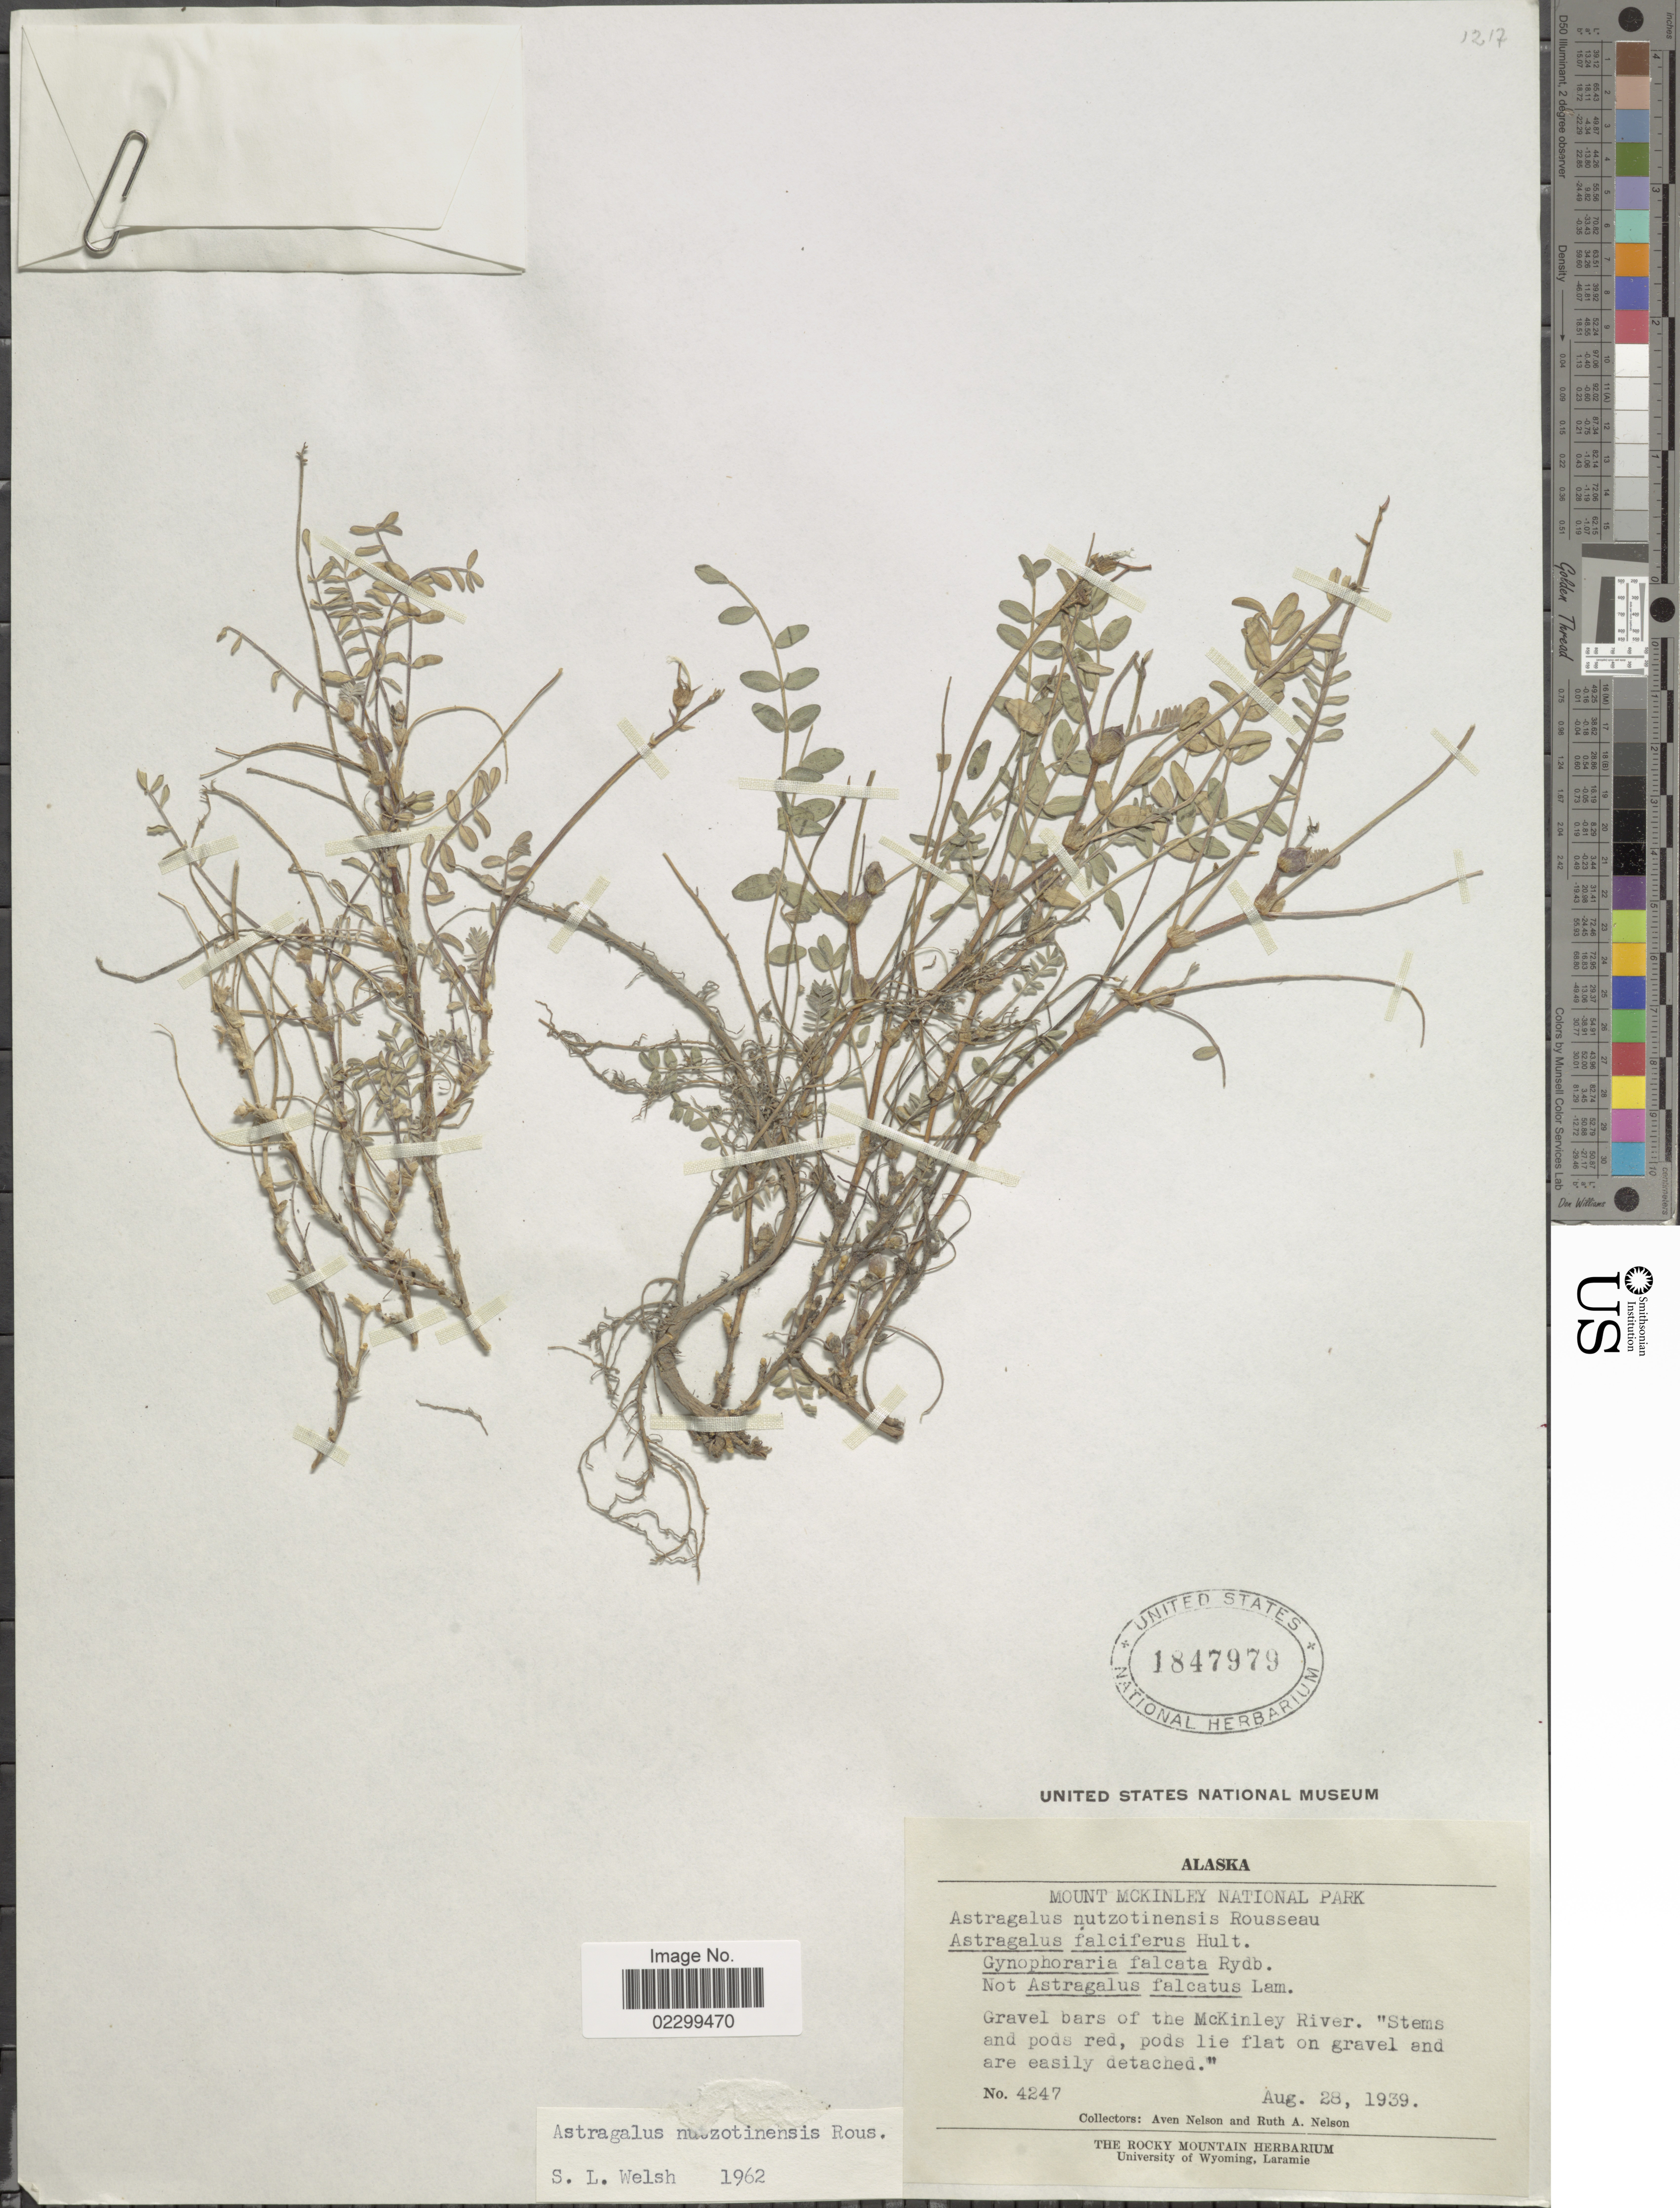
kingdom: Plantae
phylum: Tracheophyta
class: Magnoliopsida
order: Fabales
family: Fabaceae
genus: Astragalus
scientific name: Astragalus nutzotinensis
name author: J. Rousseau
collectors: A. Nelson & R. A. Nelson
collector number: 4247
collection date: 1939-08-28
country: United States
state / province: Alaska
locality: Mount McKinley National Park, gravel bars of the McKinley River.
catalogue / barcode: US 1847979